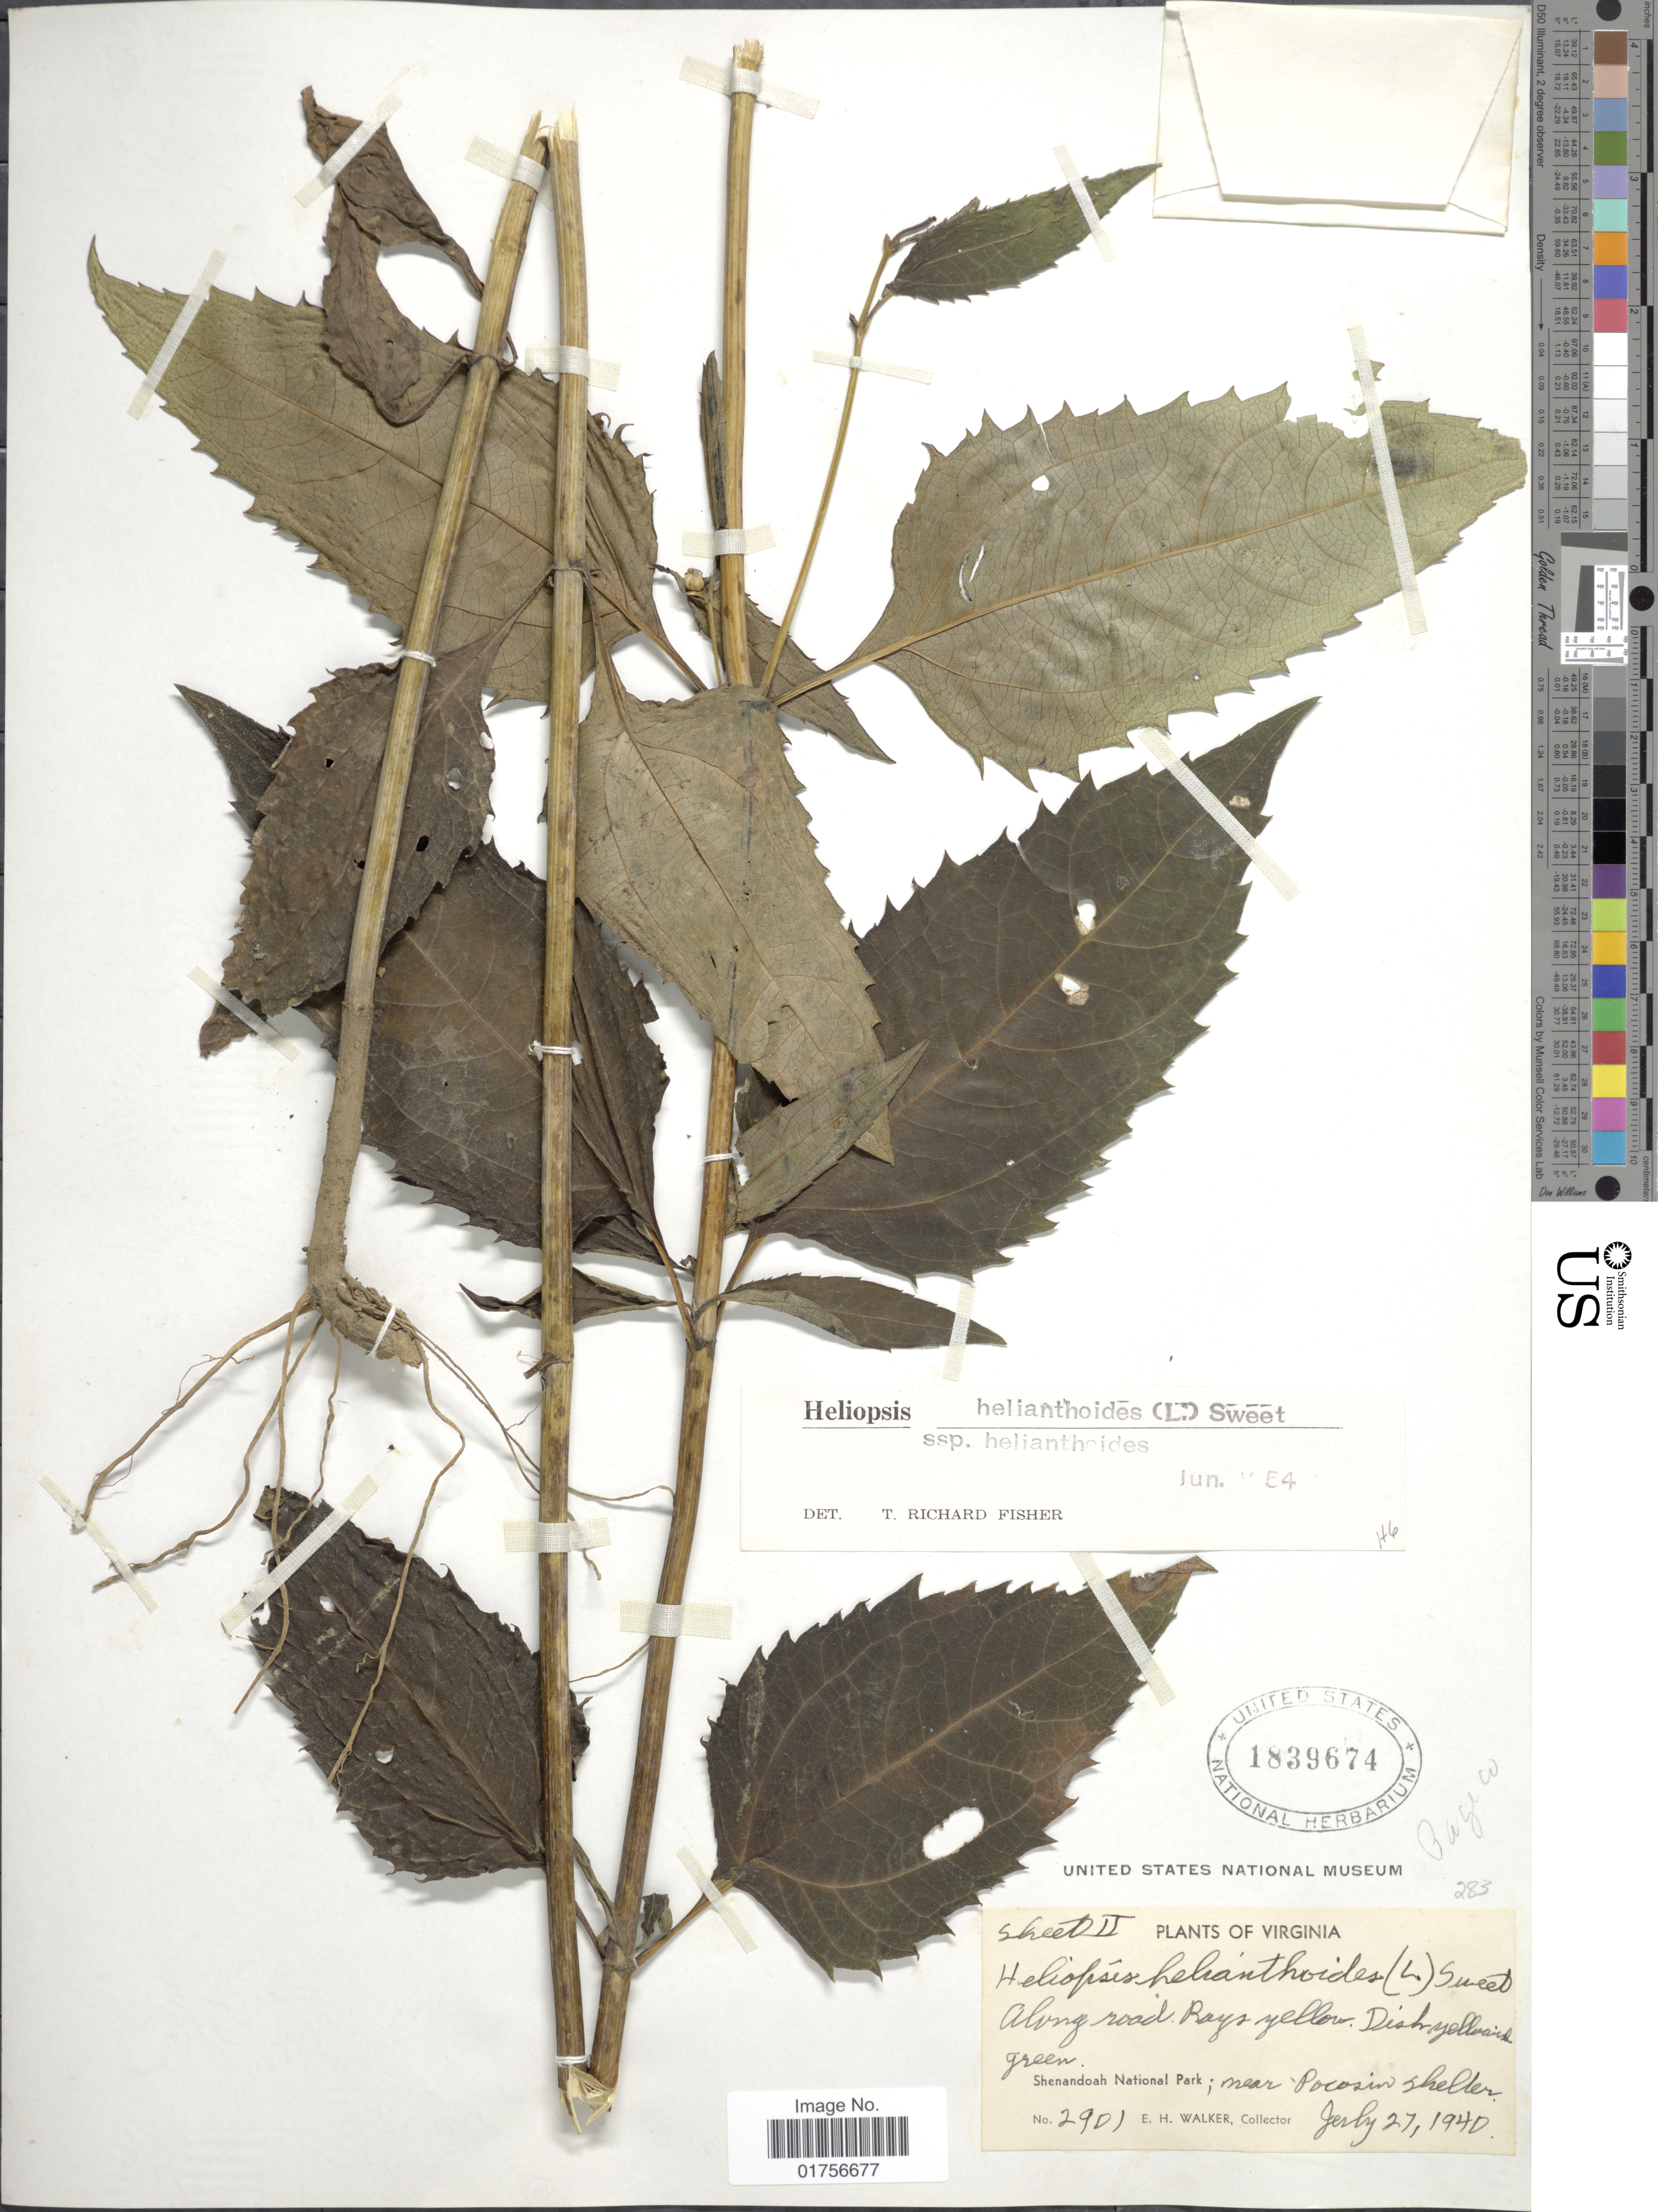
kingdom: Plantae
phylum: Tracheophyta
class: Magnoliopsida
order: Asterales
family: Asteraceae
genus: Heliopsis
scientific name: Heliopsis helianthoides subsp. helianthoides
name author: (L.) Sweet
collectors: E. H. Walker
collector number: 2901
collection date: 1940-07-27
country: United States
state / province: Virginia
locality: Along road, Shenandoah National Park, near Pocozin Shelter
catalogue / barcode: US 1839674